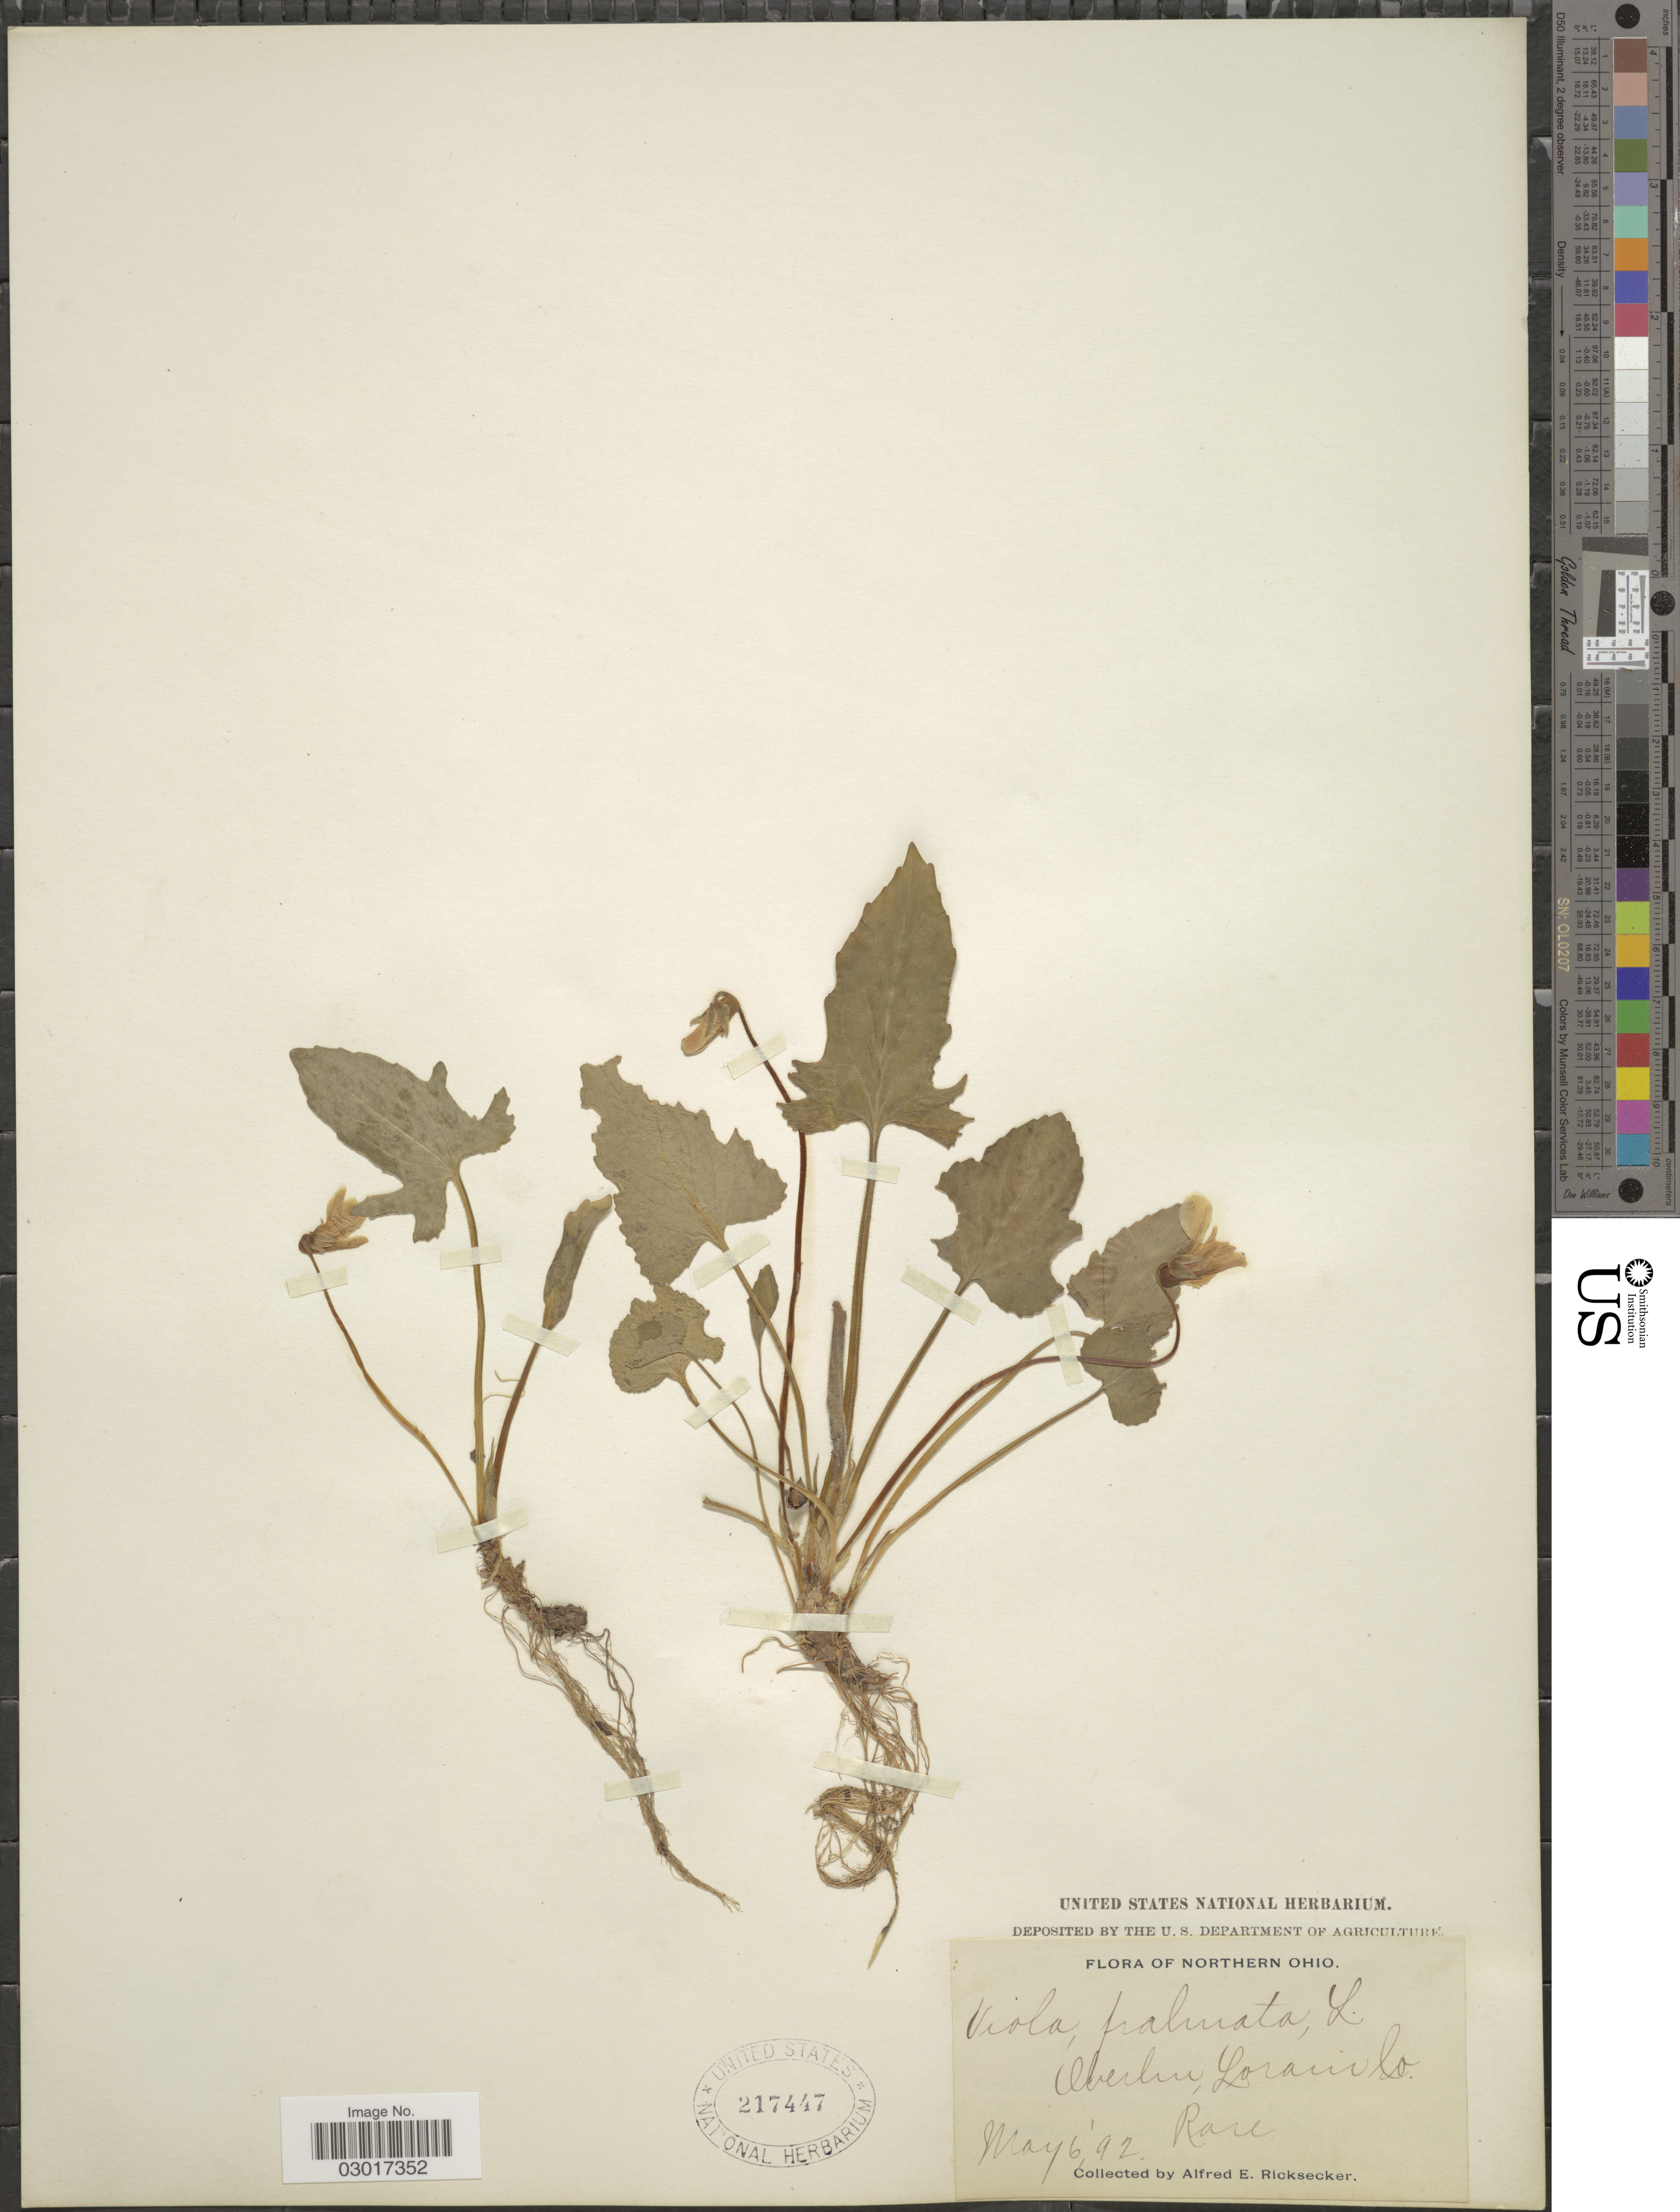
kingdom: Plantae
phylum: Tracheophyta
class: Magnoliopsida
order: Malpighiales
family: Violaceae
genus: Viola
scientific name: Viola triloba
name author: Schwein.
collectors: A. E. Ricksecker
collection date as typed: Transcribed d/m/y: 6/5/92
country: United States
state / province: Ohio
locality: Northern Ohio, Oberlin, Lorain Co.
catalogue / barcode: US 217447